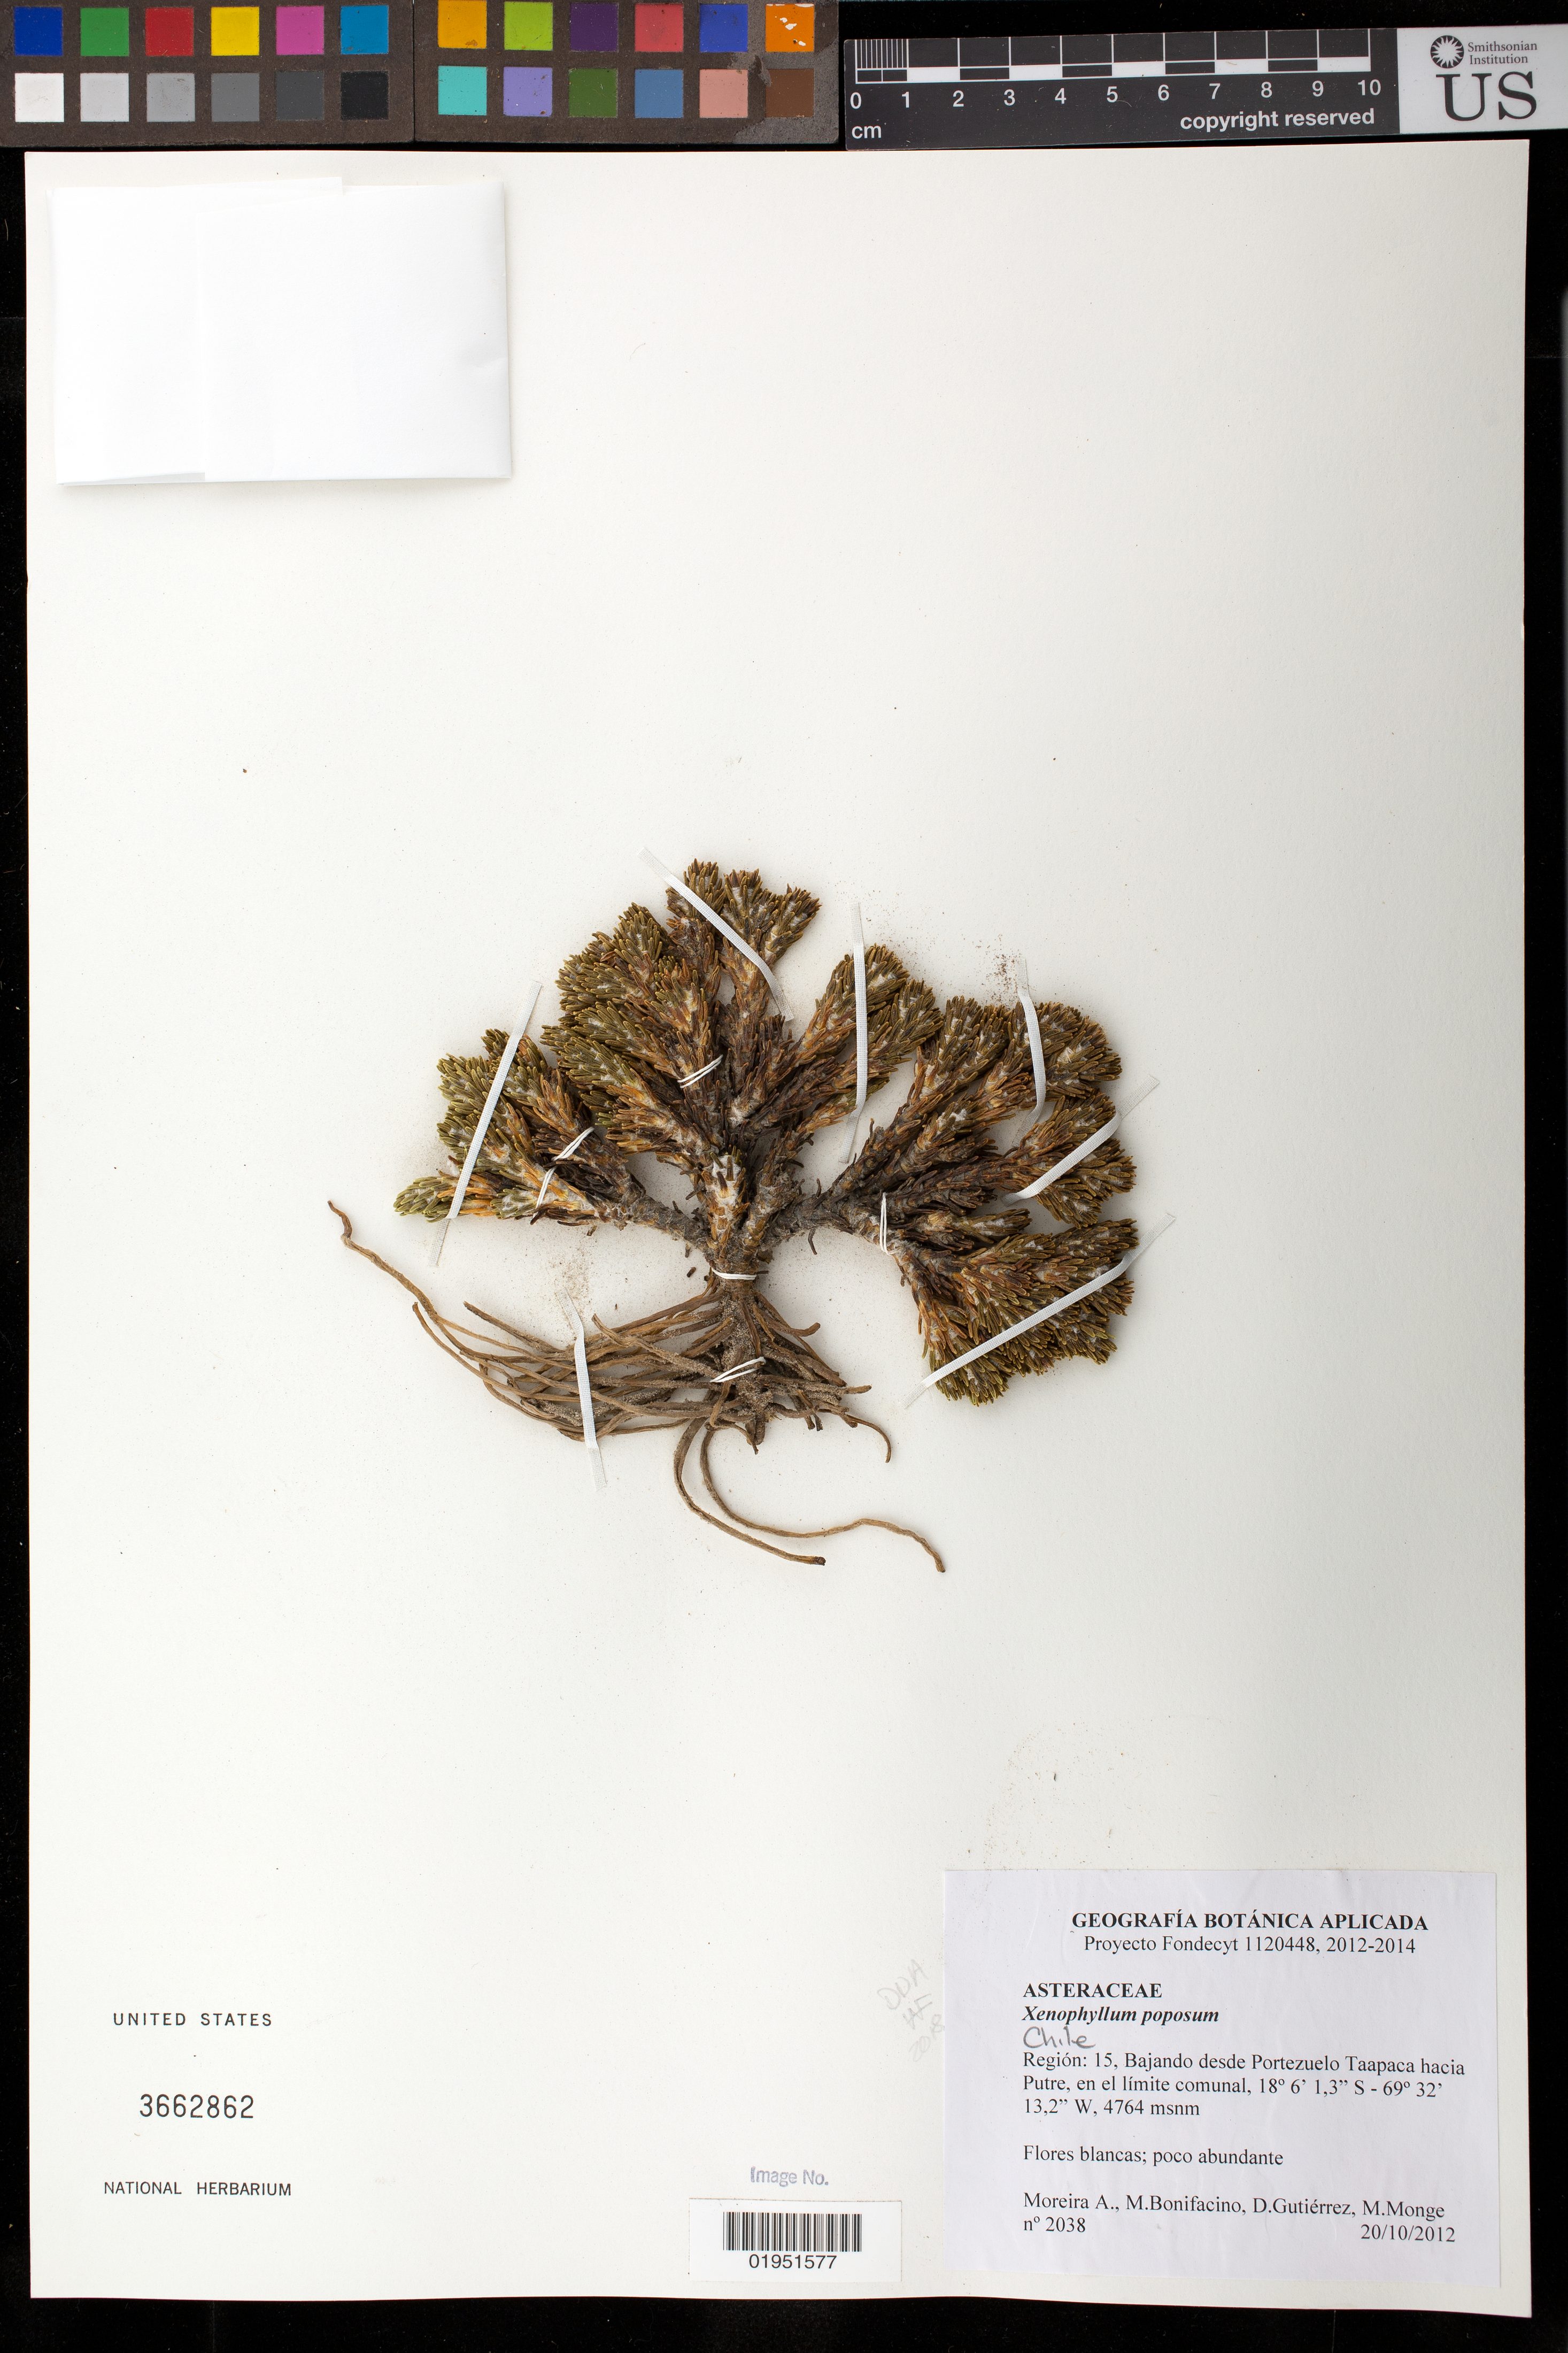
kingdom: Plantae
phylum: Tracheophyta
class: Magnoliopsida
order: Asterales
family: Asteraceae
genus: Xenophyllum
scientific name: Xenophyllum poposum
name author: (Phil.) V.A. Funk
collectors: A. Moreira, M. Bonifacino, M. Gutierrez & M. Monge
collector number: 2038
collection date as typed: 20 Oct 2012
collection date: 2012-10-20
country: Chile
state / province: Arica y Parinacota (XV)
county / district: Arica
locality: Bajando desde Portezuelo Taapaca hacia Putre, en el limite comunal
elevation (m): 4764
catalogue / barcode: US 3662862